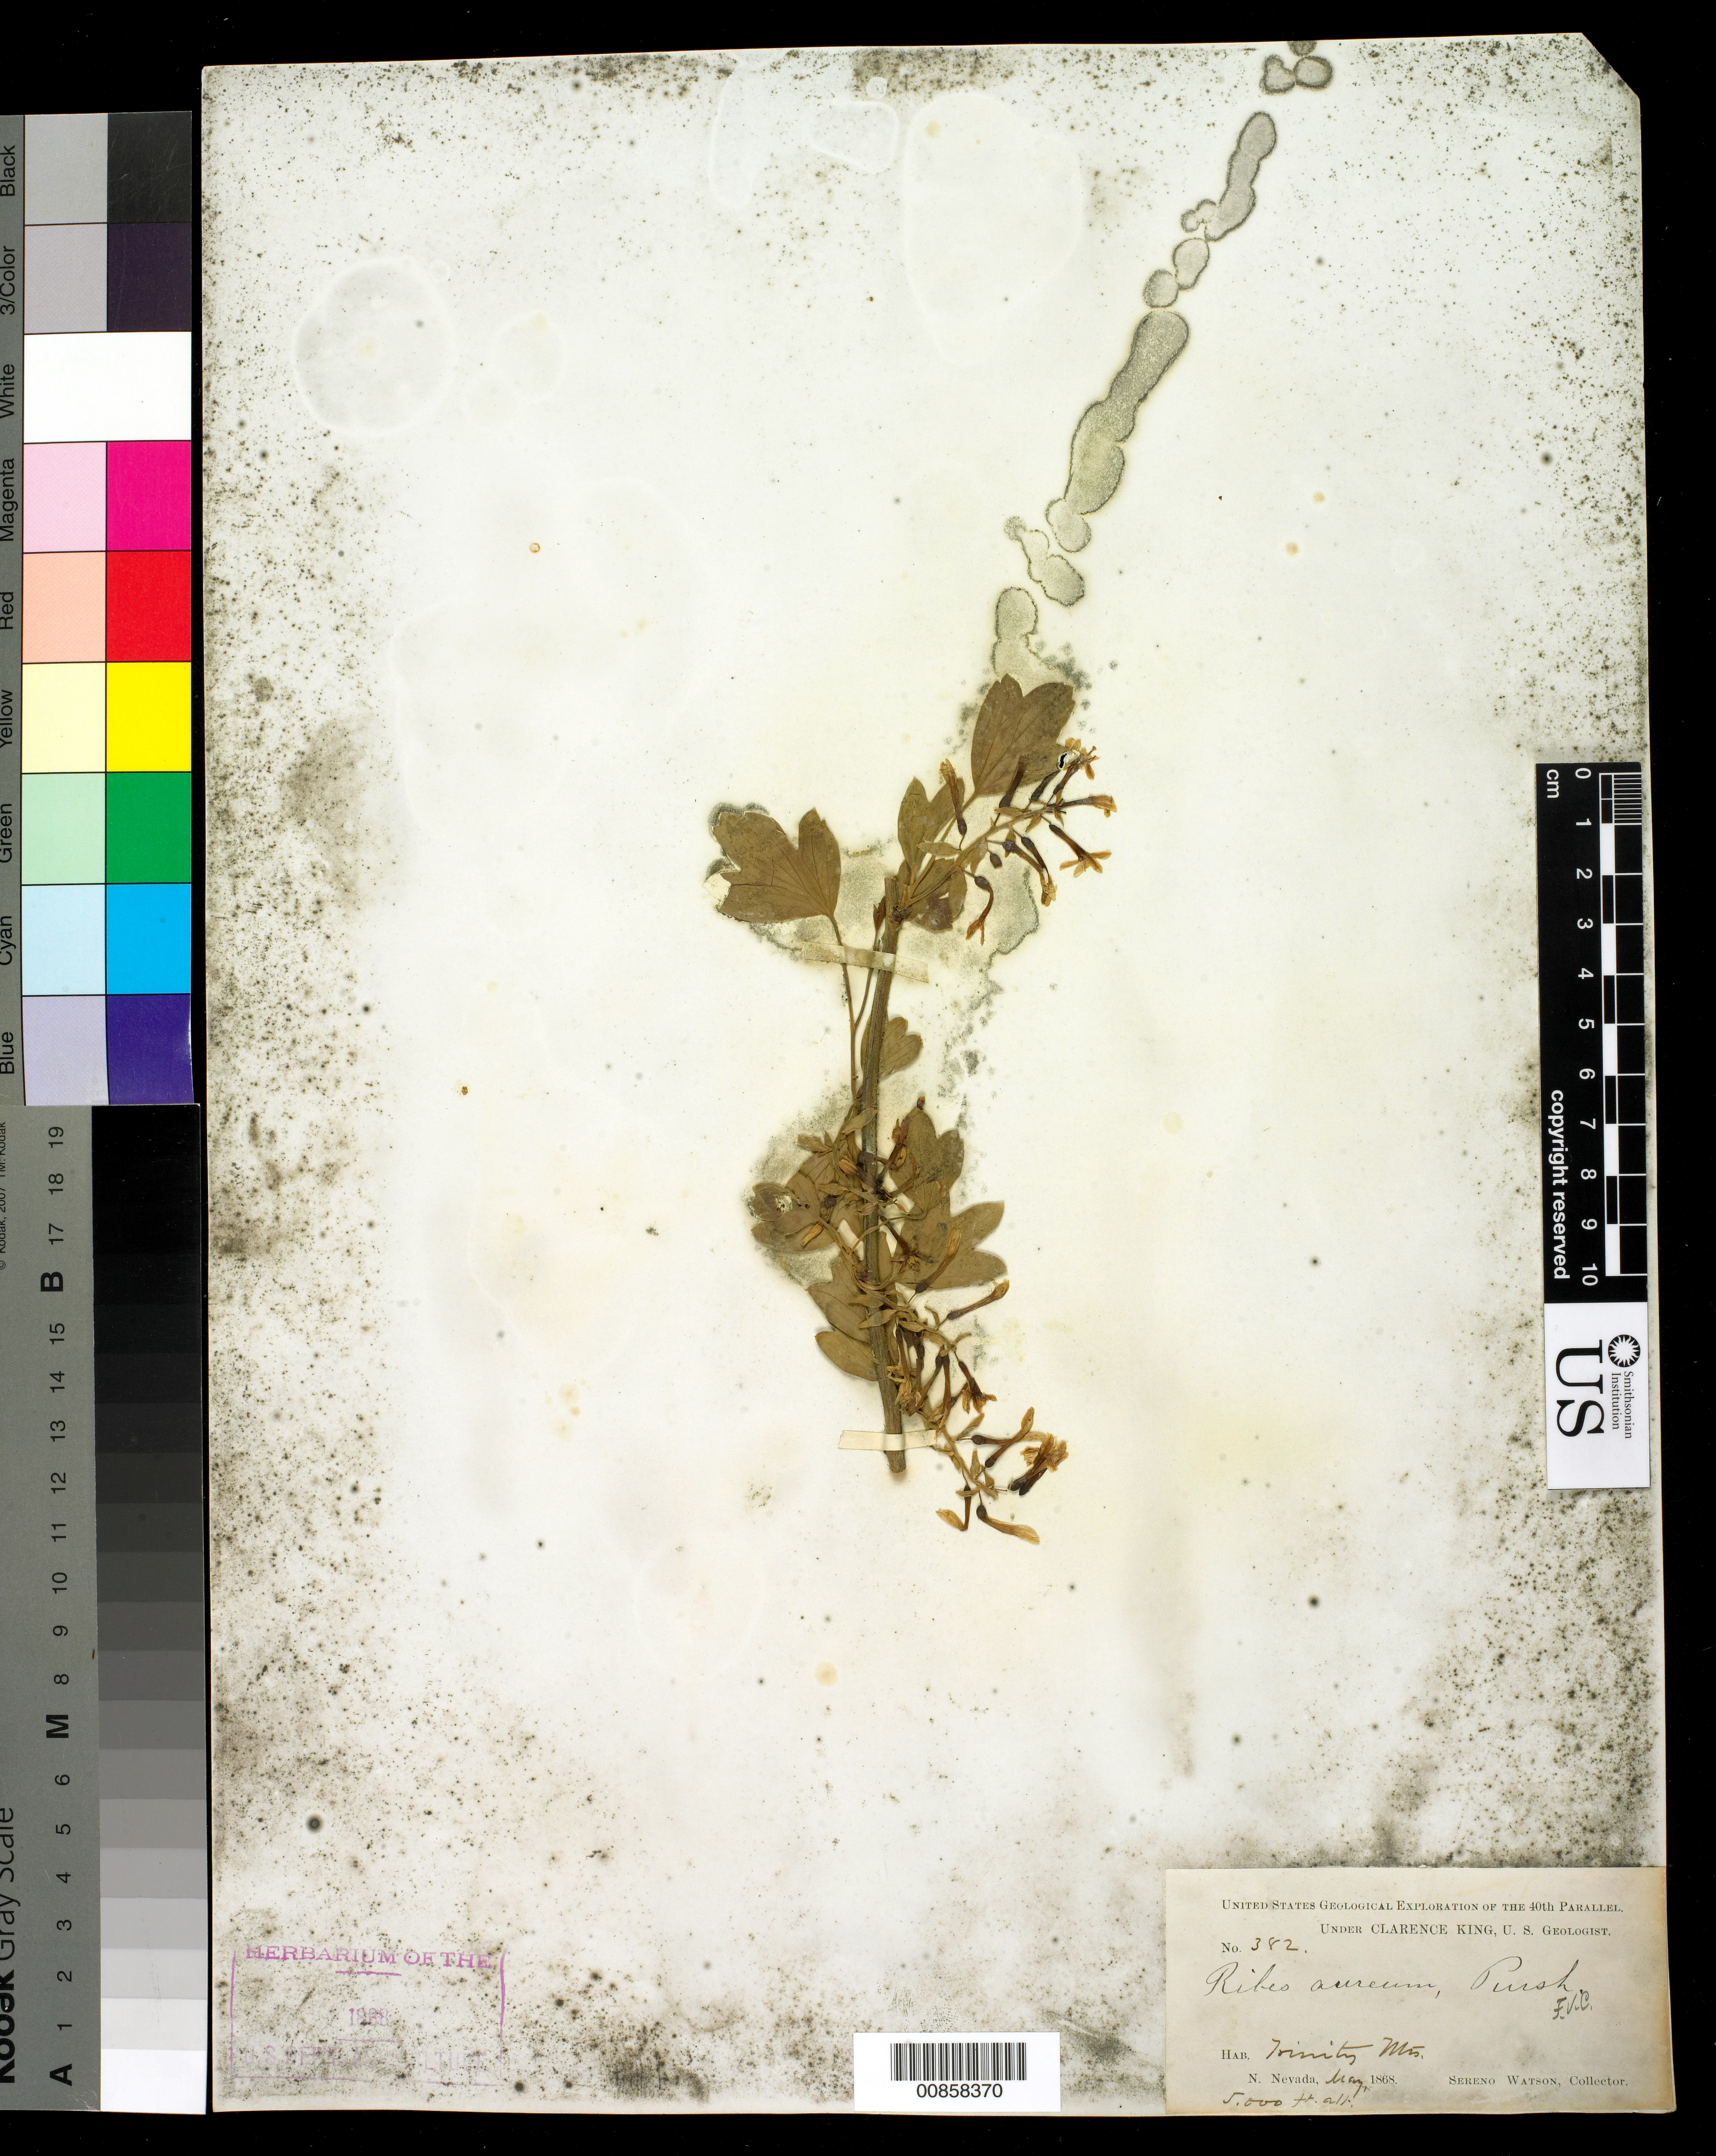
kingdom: Plantae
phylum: Tracheophyta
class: Magnoliopsida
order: Saxifragales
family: Grossulariaceae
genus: Ribes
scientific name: Ribes aureum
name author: Pursh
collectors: S. Watson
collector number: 382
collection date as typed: May 1868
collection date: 1868-05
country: United States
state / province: Nevada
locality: Trinity Mts., N. Nevada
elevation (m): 1524